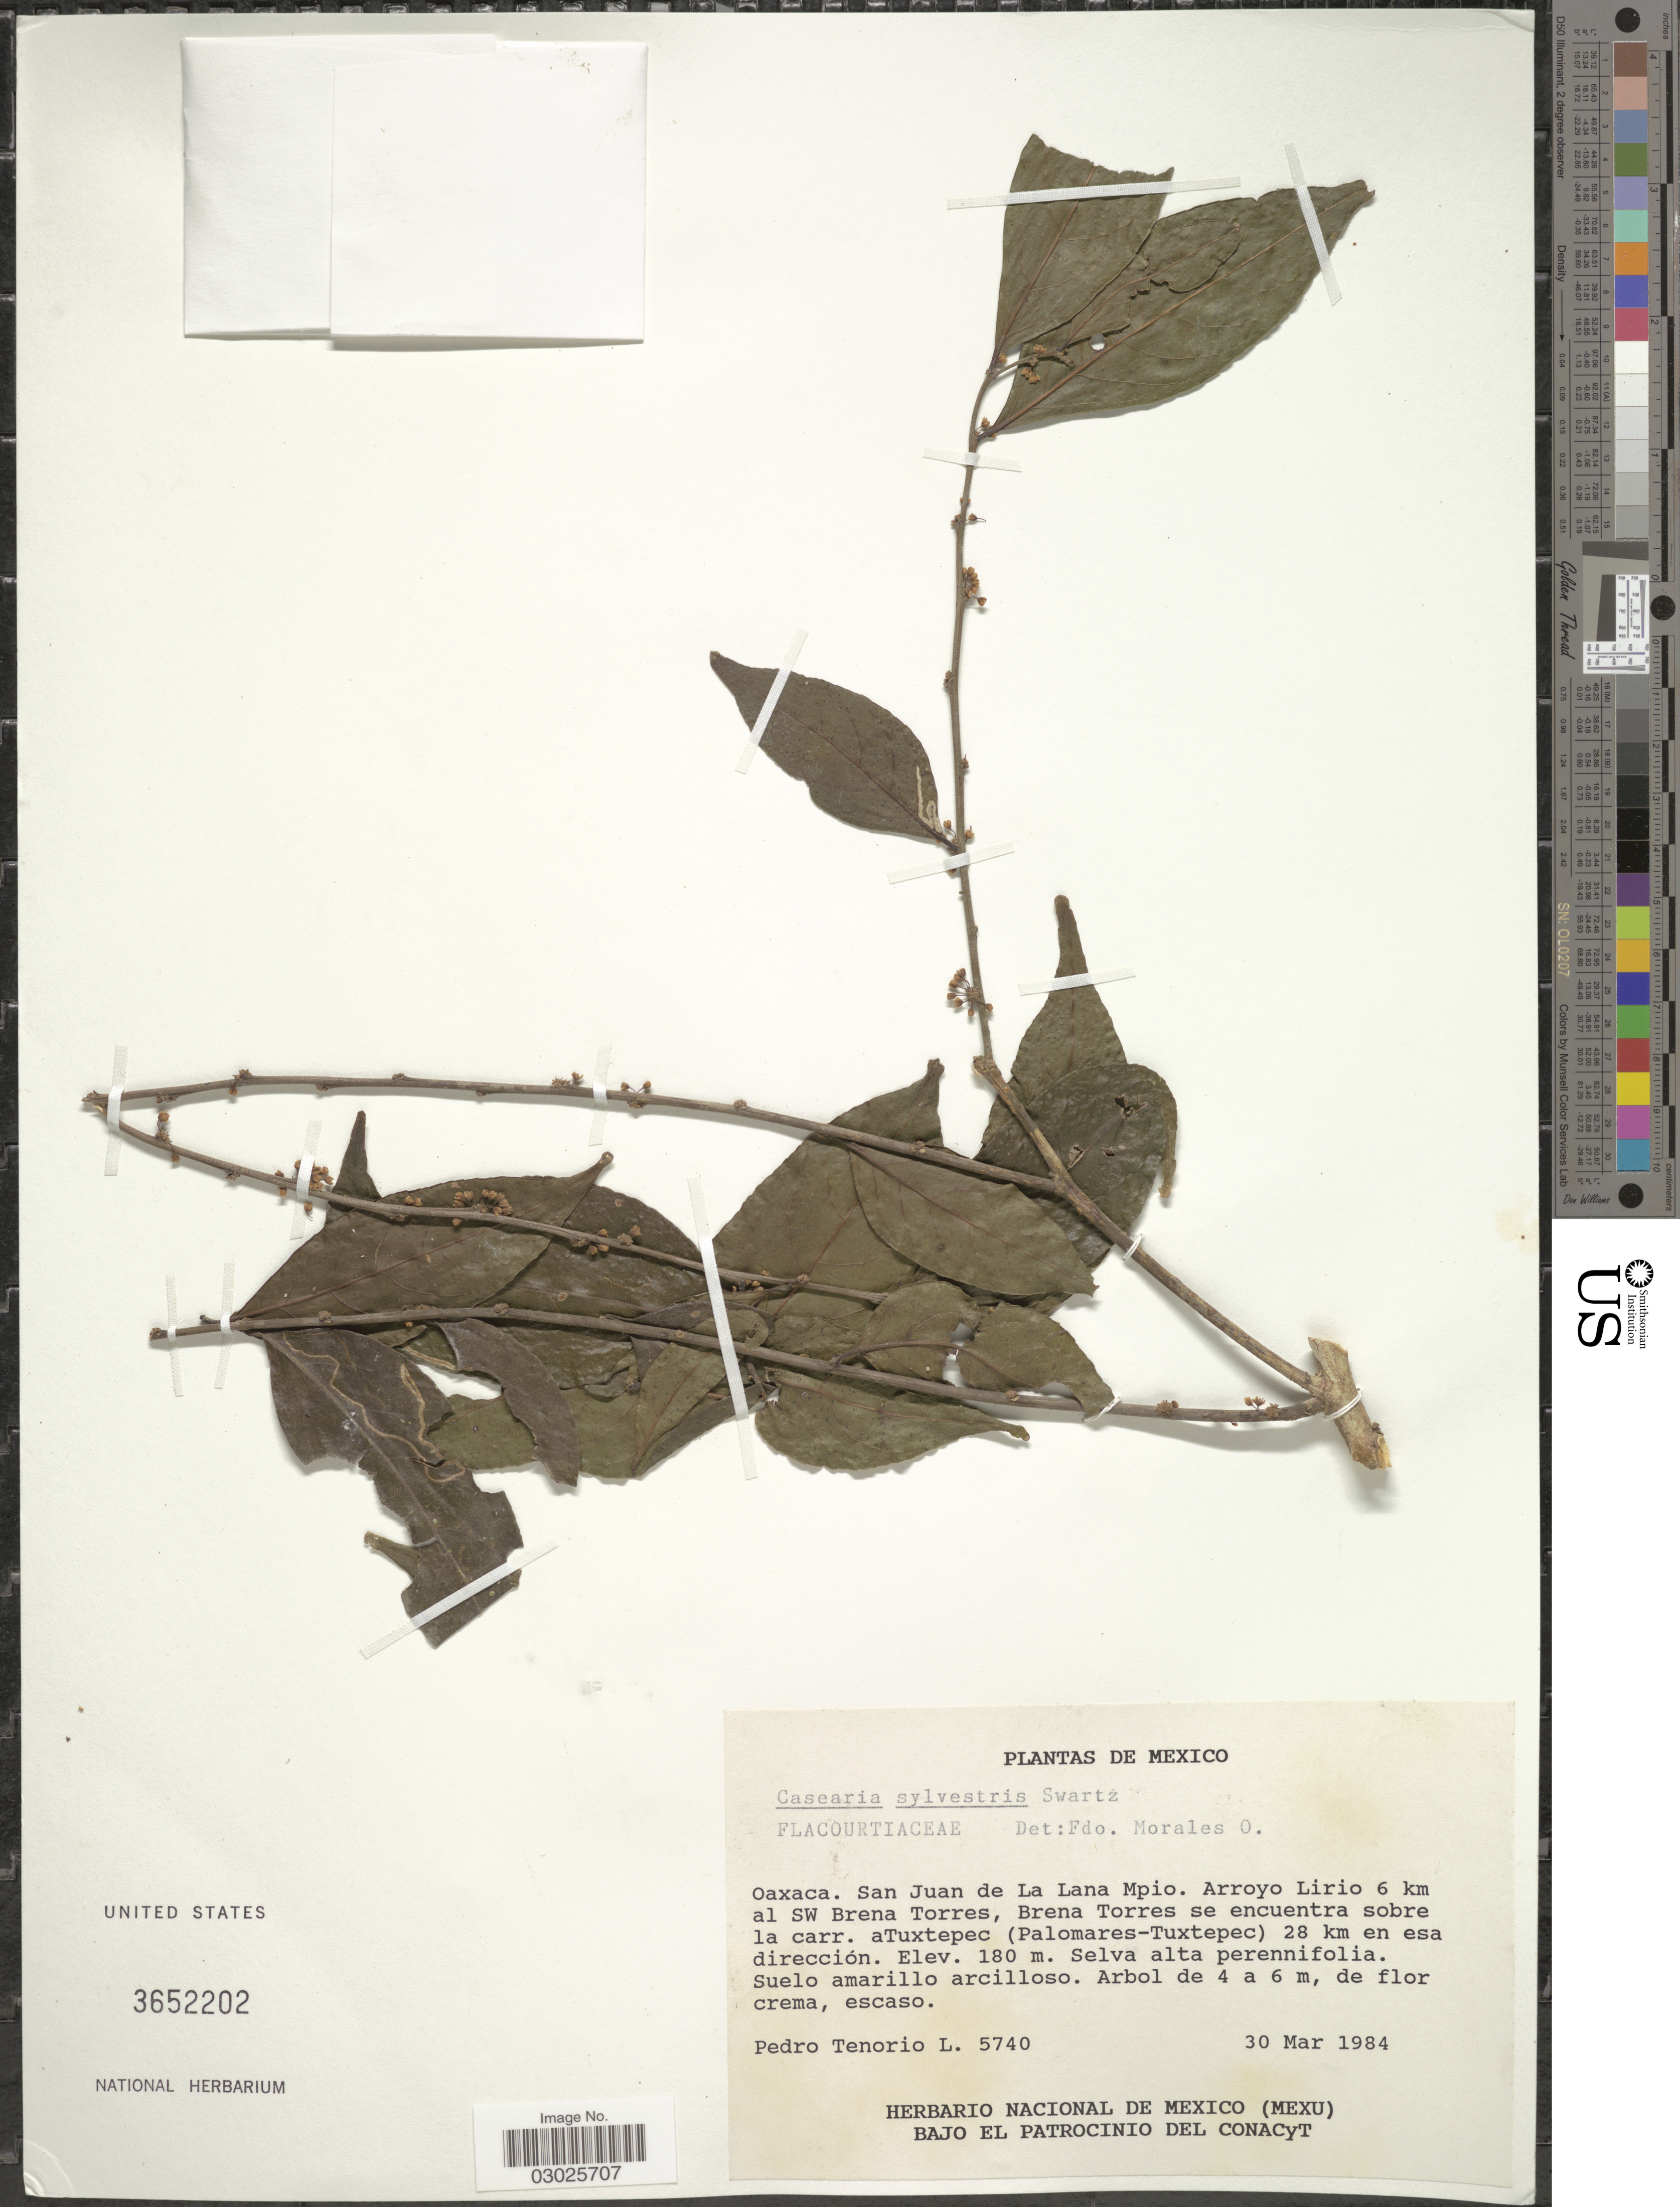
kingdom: Plantae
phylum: Tracheophyta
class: Magnoliopsida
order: Malpighiales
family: Salicaceae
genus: Casearia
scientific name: Casearia sylvestris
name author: Sw.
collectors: P. Tenorio L.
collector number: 5740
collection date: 1984-03-30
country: Mexico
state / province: Oaxaca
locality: San Juan de La Lana Mpio. Arroyo Lirio 6 km al SW Brena Torres, Brena Torres se encuentra sobre la carr. a Tuxtepec (Palomares-Tuxtepec) 28 km en esa dirección.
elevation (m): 180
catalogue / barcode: US 3652202